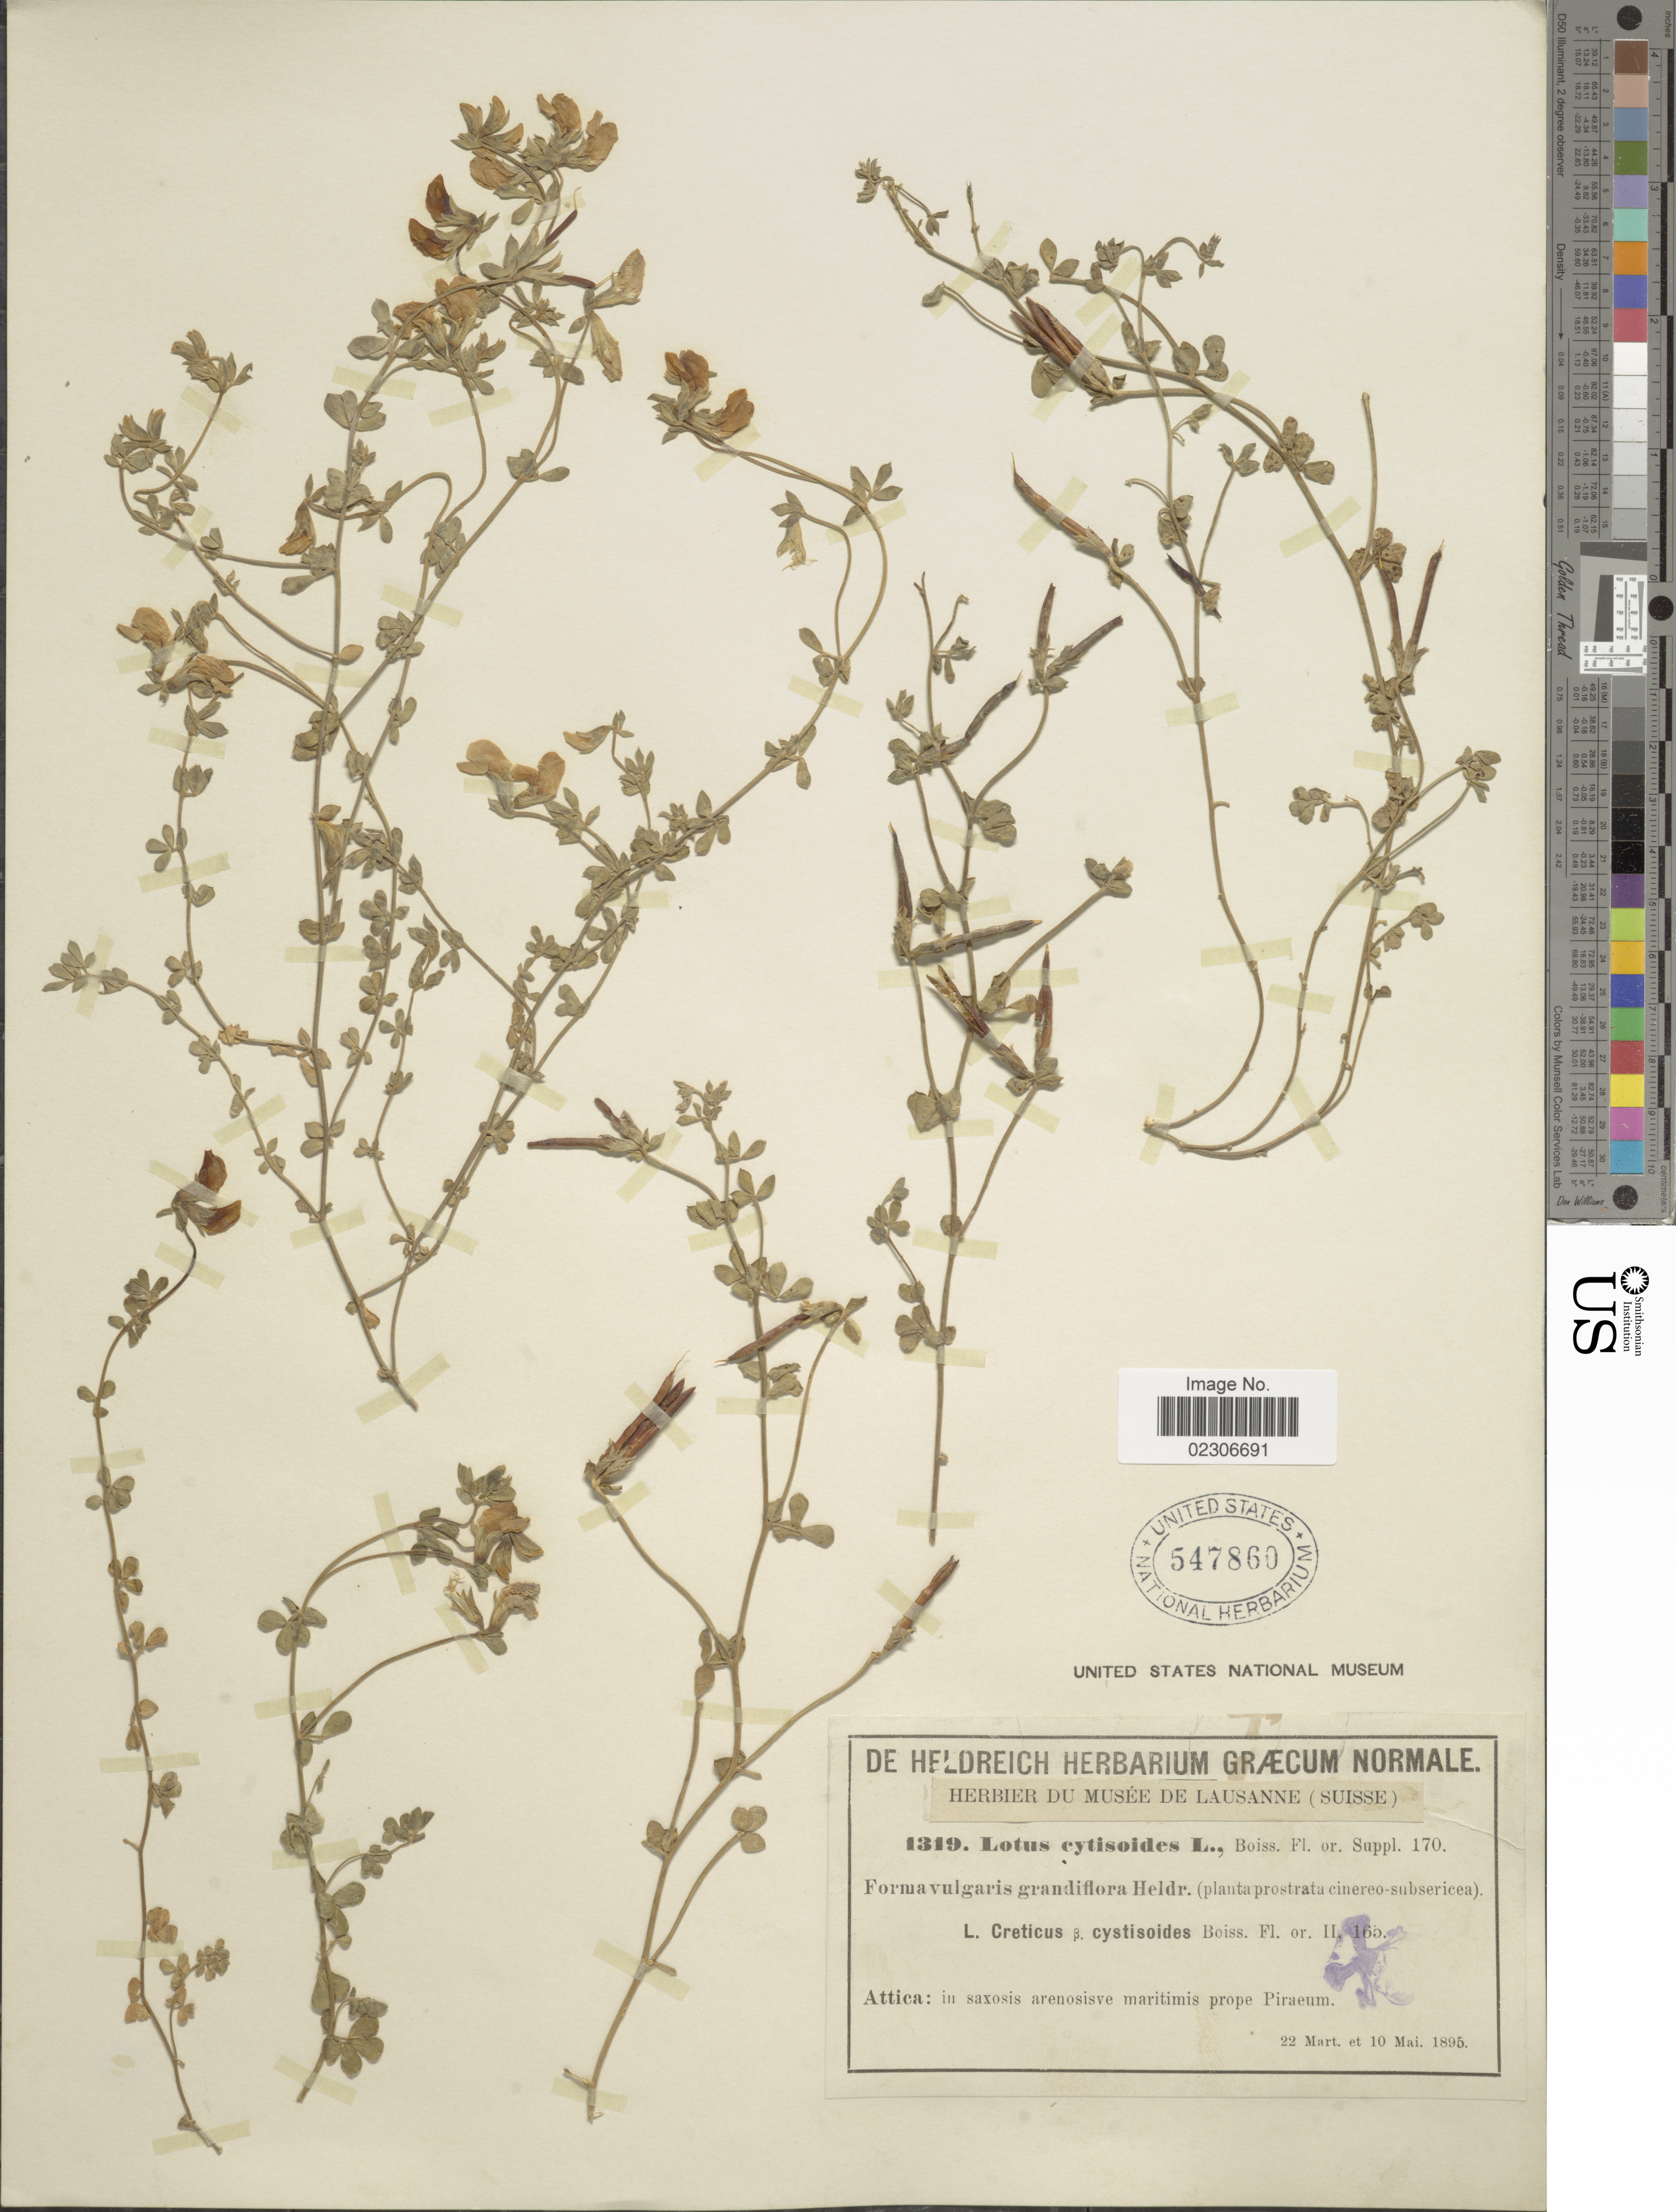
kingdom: Plantae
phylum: Tracheophyta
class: Magnoliopsida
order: Fabales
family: Fabaceae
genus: Lotus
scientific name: Lotus cytisoides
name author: L.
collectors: ex herb. De Heldreich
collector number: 1319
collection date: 1895-03-22/1895-05-10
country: Greece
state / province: Attica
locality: Prope Piraeum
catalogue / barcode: US 547860